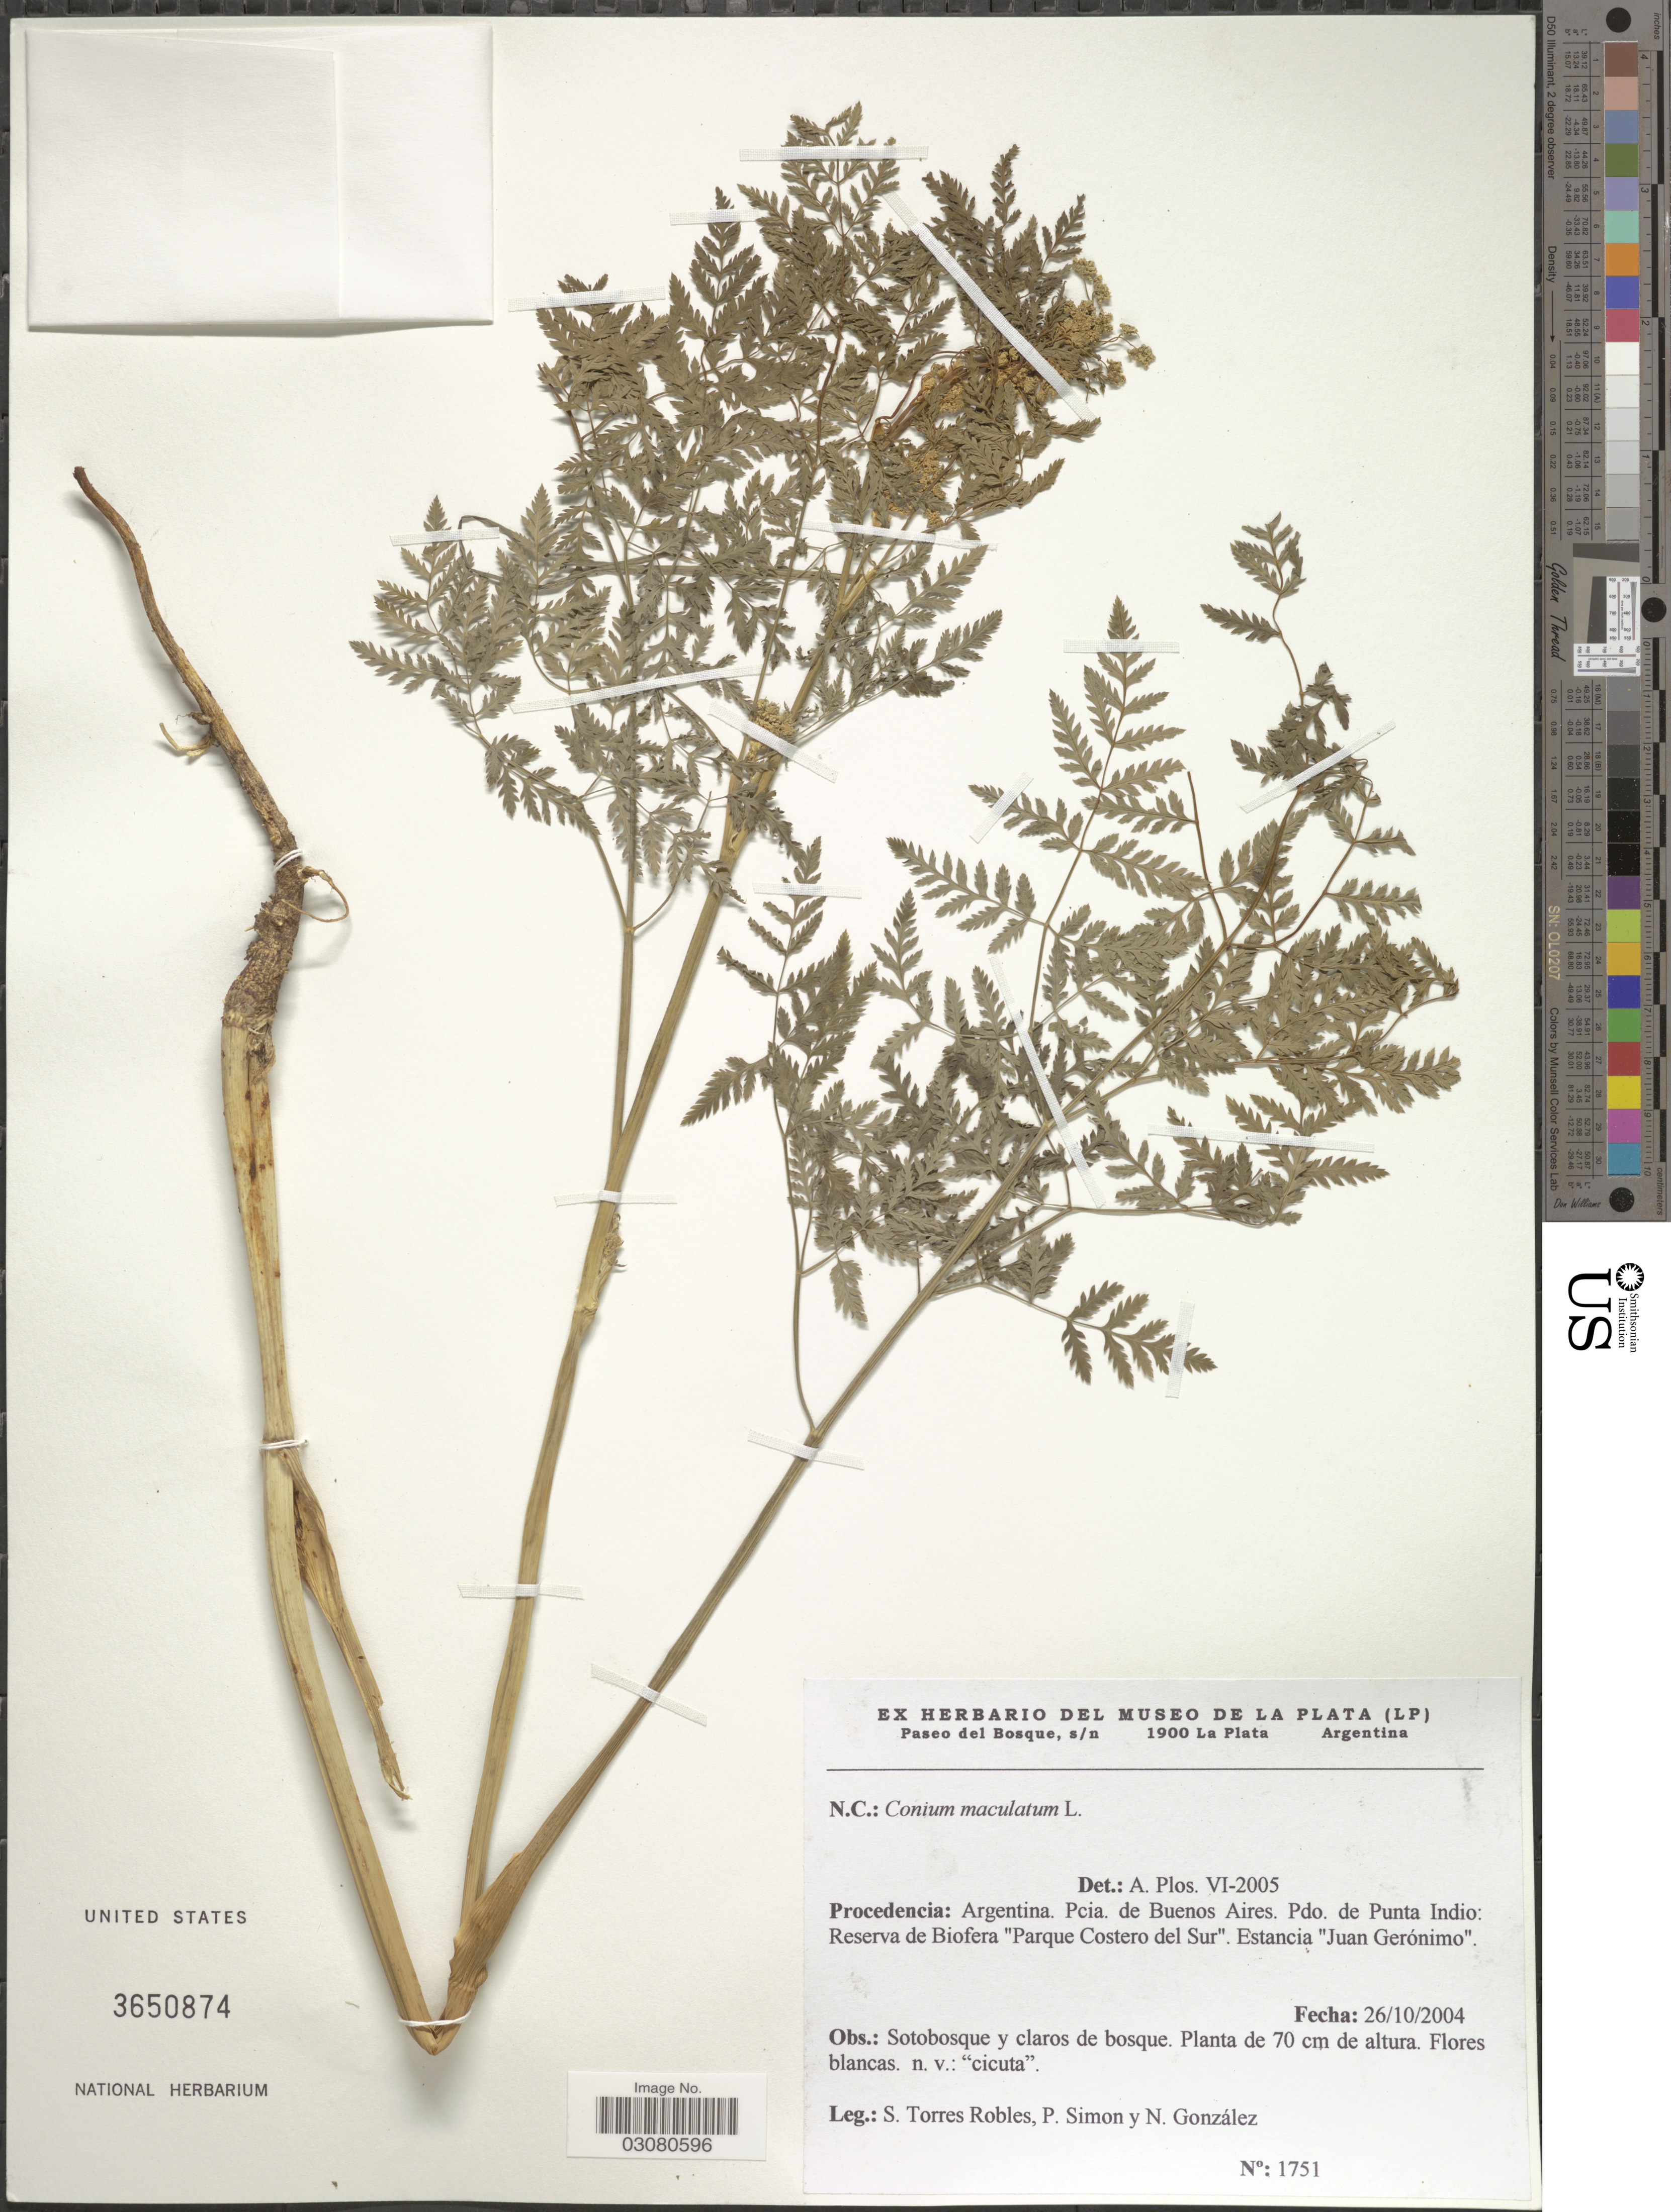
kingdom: Plantae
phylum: Tracheophyta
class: Magnoliopsida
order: Apiales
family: Apiaceae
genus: Conium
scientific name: Conium maculatum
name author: L.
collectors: S. Torres Robles, P. Simon & N. Gonzalez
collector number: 1751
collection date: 2004-10-26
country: Argentina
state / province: Buenos Aires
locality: Pdo. de Punta Indio: Reserva de Biosfera "Parque Costero del Sur". Estancia "Juan Gerónimo".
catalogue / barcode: US 3650874